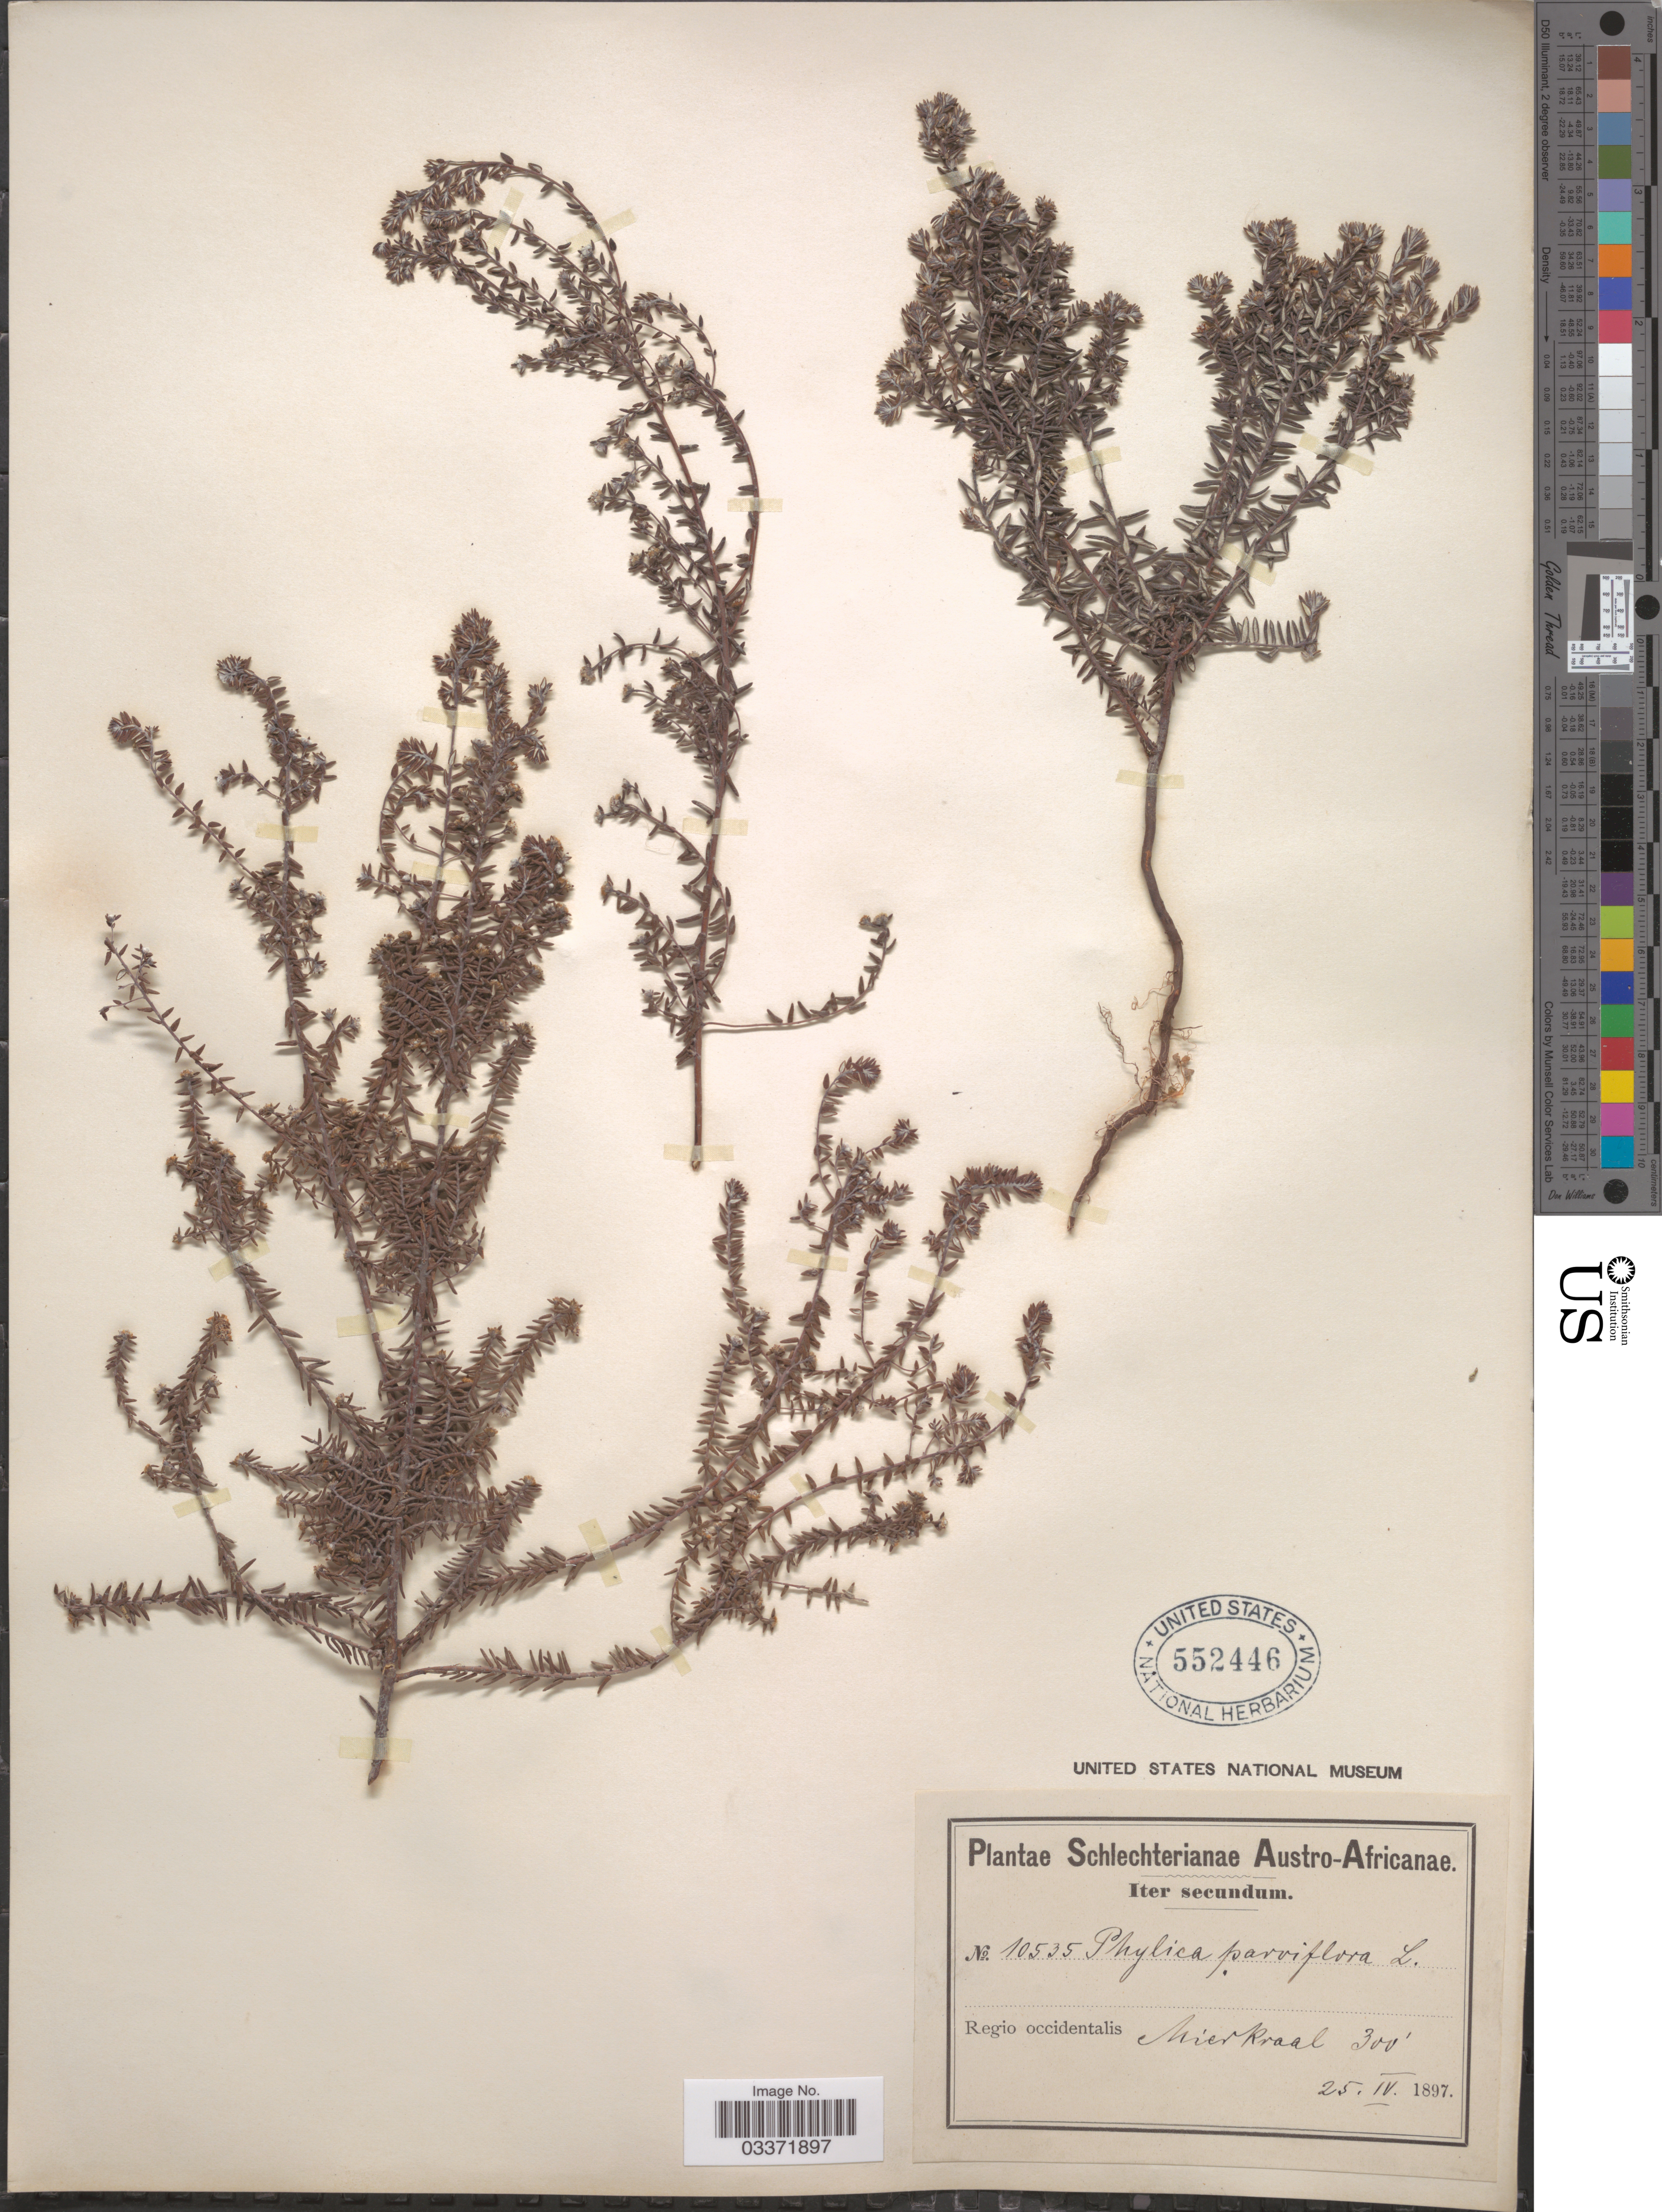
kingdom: Plantae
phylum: Tracheophyta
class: Magnoliopsida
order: Rosales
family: Rhamnaceae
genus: Phylica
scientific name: Phylica parviflora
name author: P.J. Bergius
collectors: Schlechter, --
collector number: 10535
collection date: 1897-04-25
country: South Africa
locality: Austro-Africanae. Regio occidentalis. Mierkraal.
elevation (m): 91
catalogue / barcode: US 552446